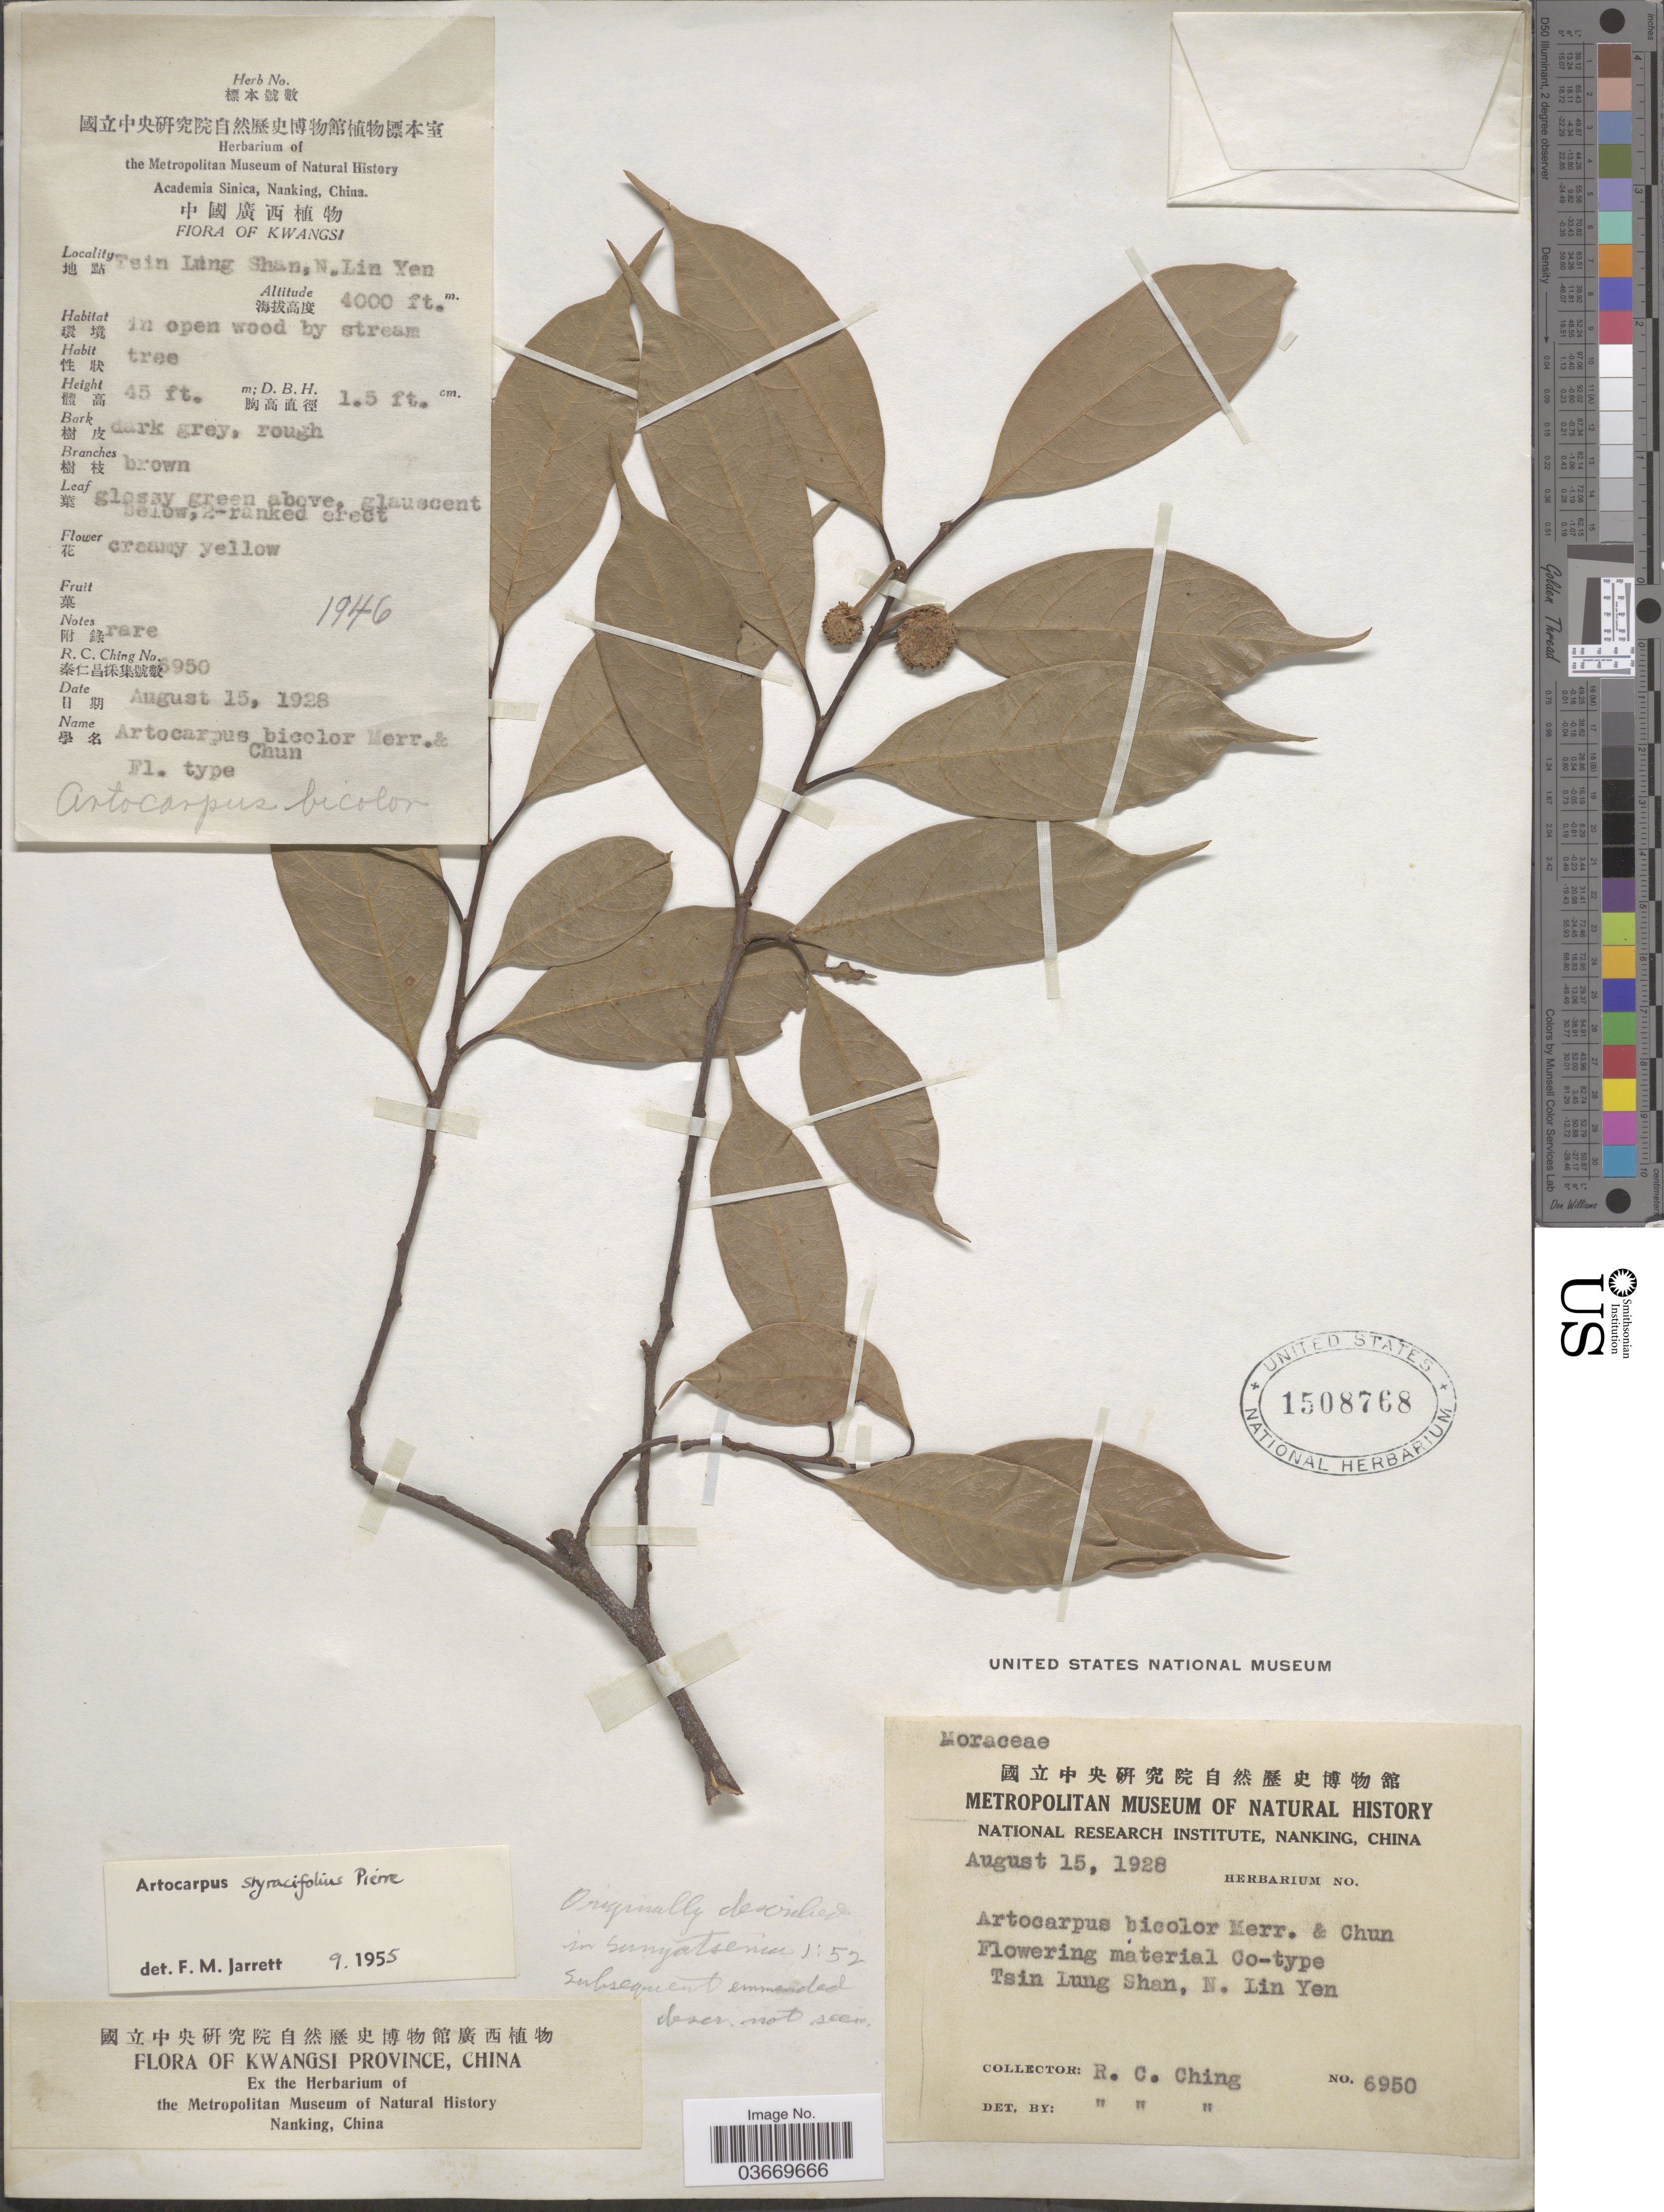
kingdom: Plantae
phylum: Tracheophyta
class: Magnoliopsida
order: Rosales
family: Moraceae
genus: Artocarpus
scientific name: Artocarpus styracifolius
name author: Pierre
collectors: R. C. Ching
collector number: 6950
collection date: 1928-08-15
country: China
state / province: Guangxi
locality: Kwangsi Province. Tsin Lung Shan, N. Lin Yen.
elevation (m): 1219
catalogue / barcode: US 1508768